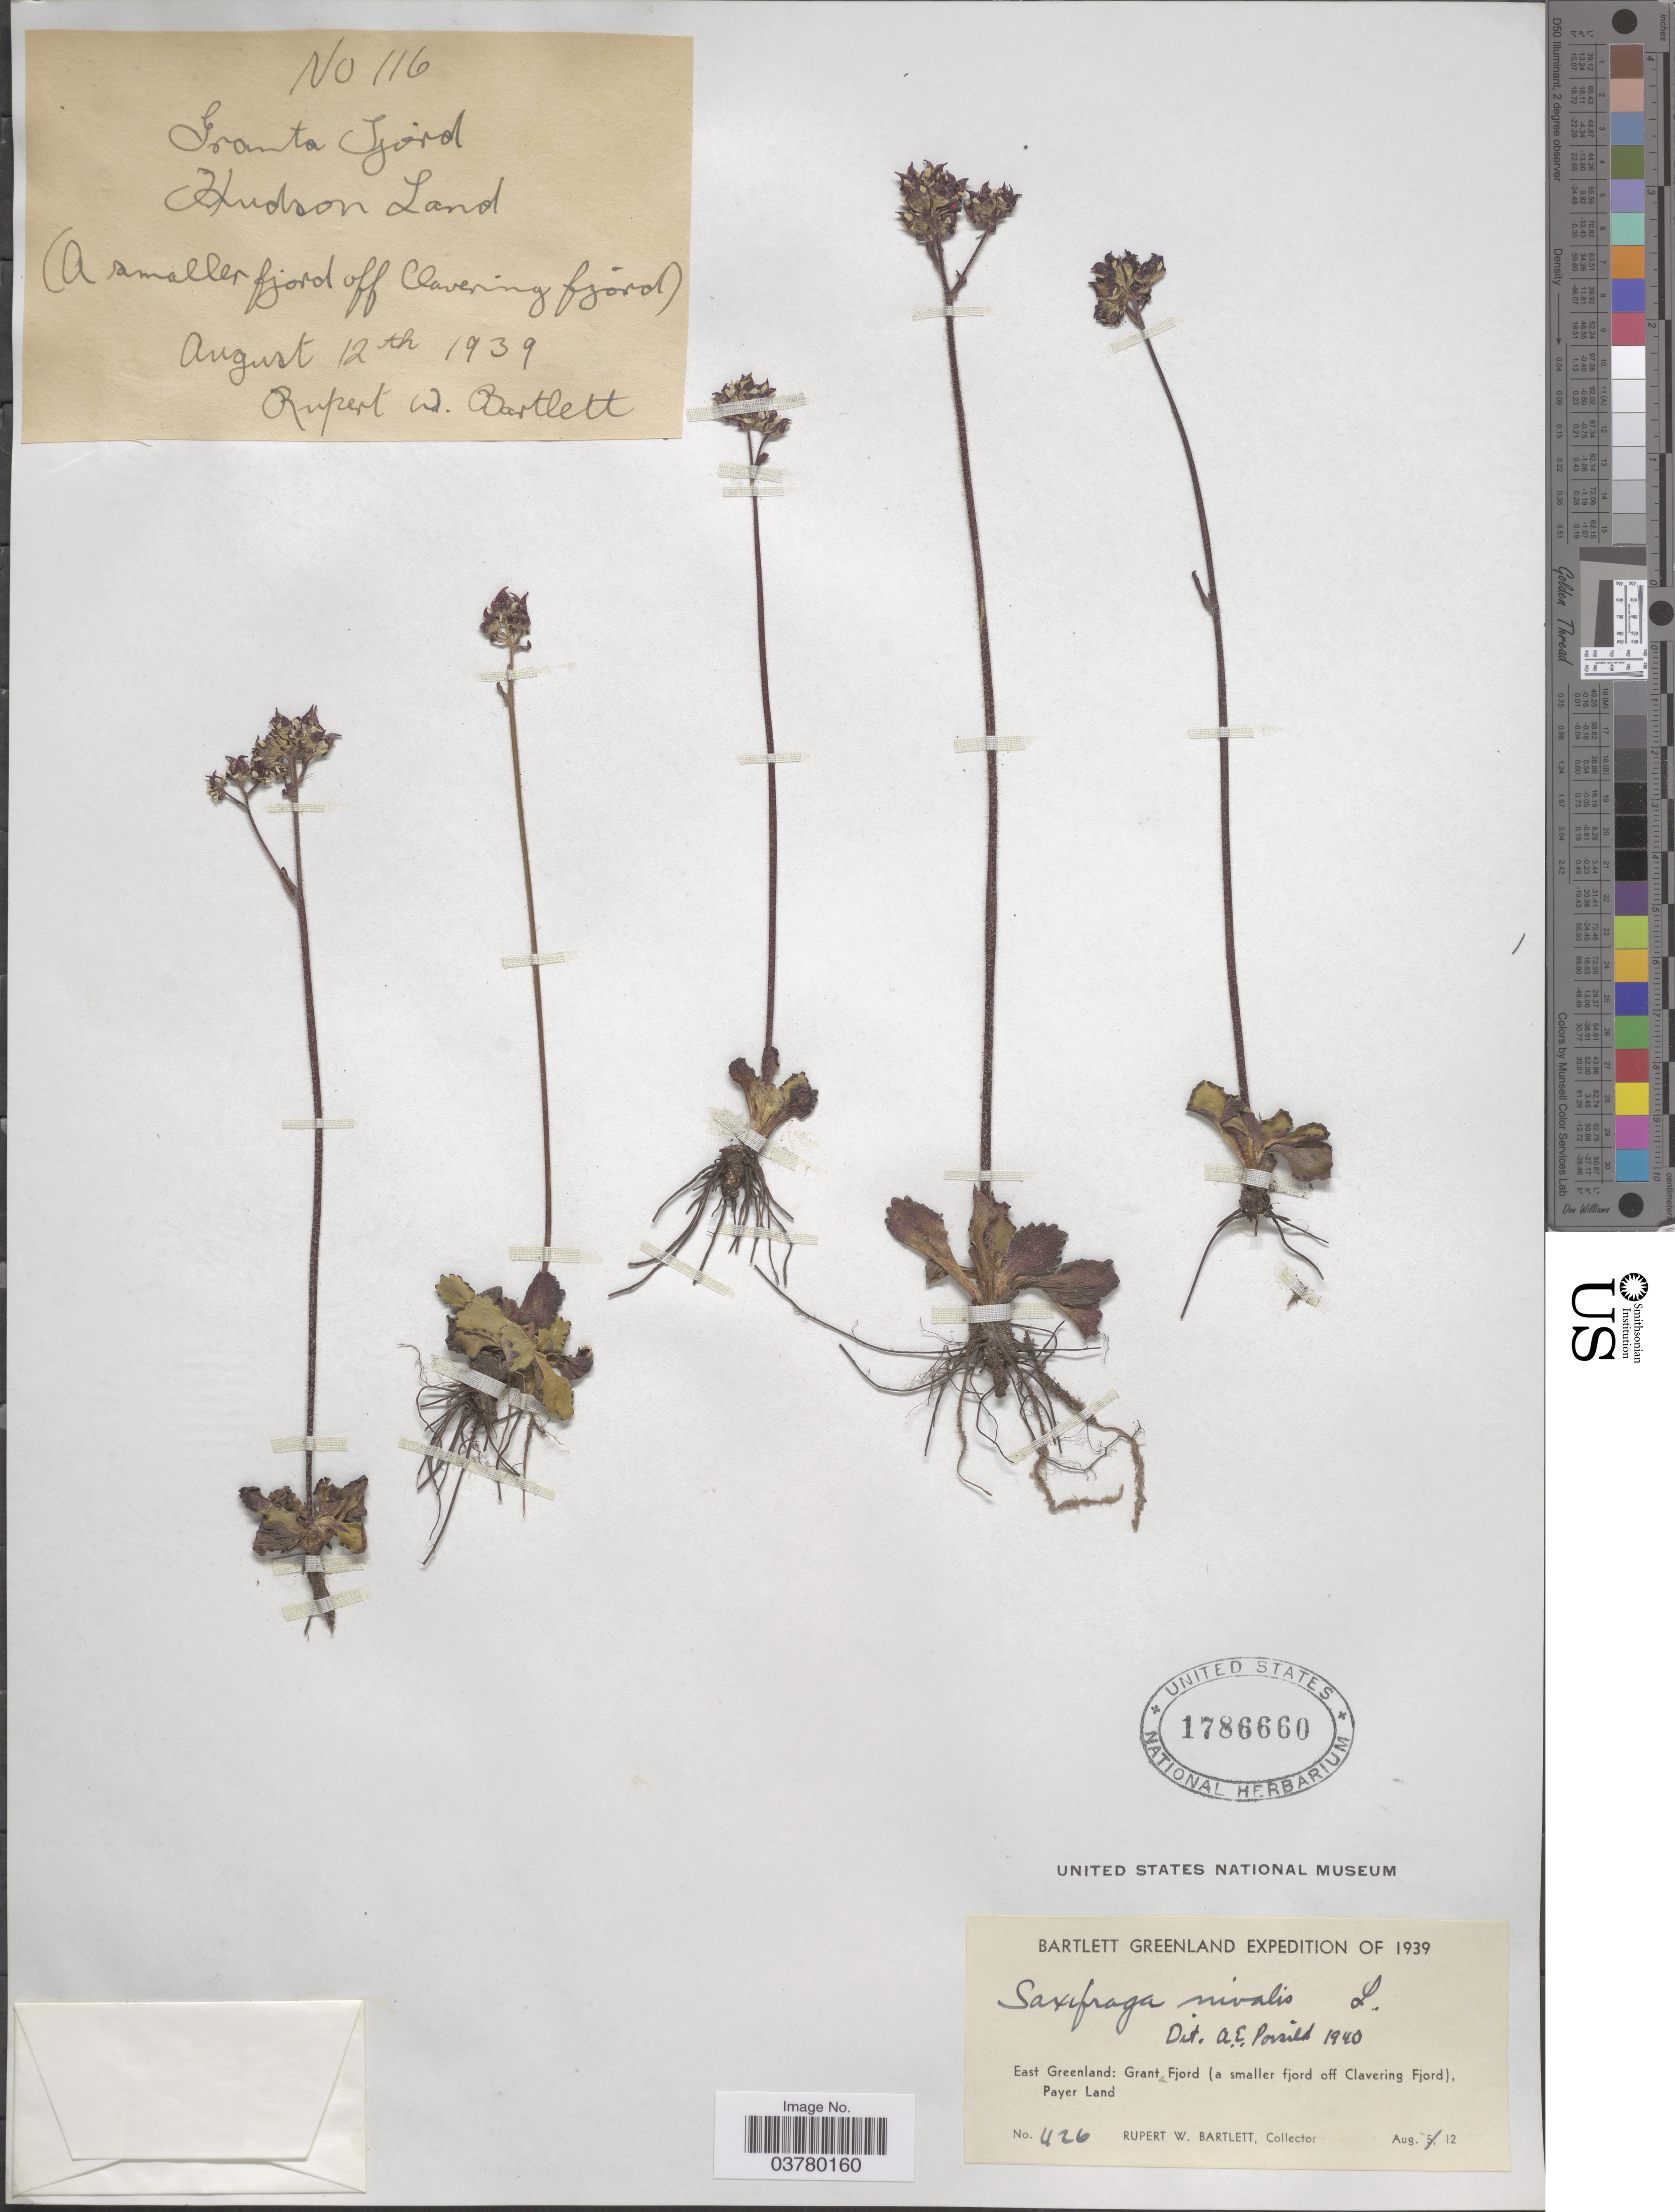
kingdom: Plantae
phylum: Tracheophyta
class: Magnoliopsida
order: Saxifragales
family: Saxifragaceae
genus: Micranthes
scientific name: Micranthes nivalis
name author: (L.) Small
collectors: R. W. Bartlett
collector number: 426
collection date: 1939-08-12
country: Greenland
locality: Greenland Expedition of 1939. East Greenland: Grant Fjord (a smaller fjord off Clavering Fjord), Payer Land.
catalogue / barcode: US 1786660